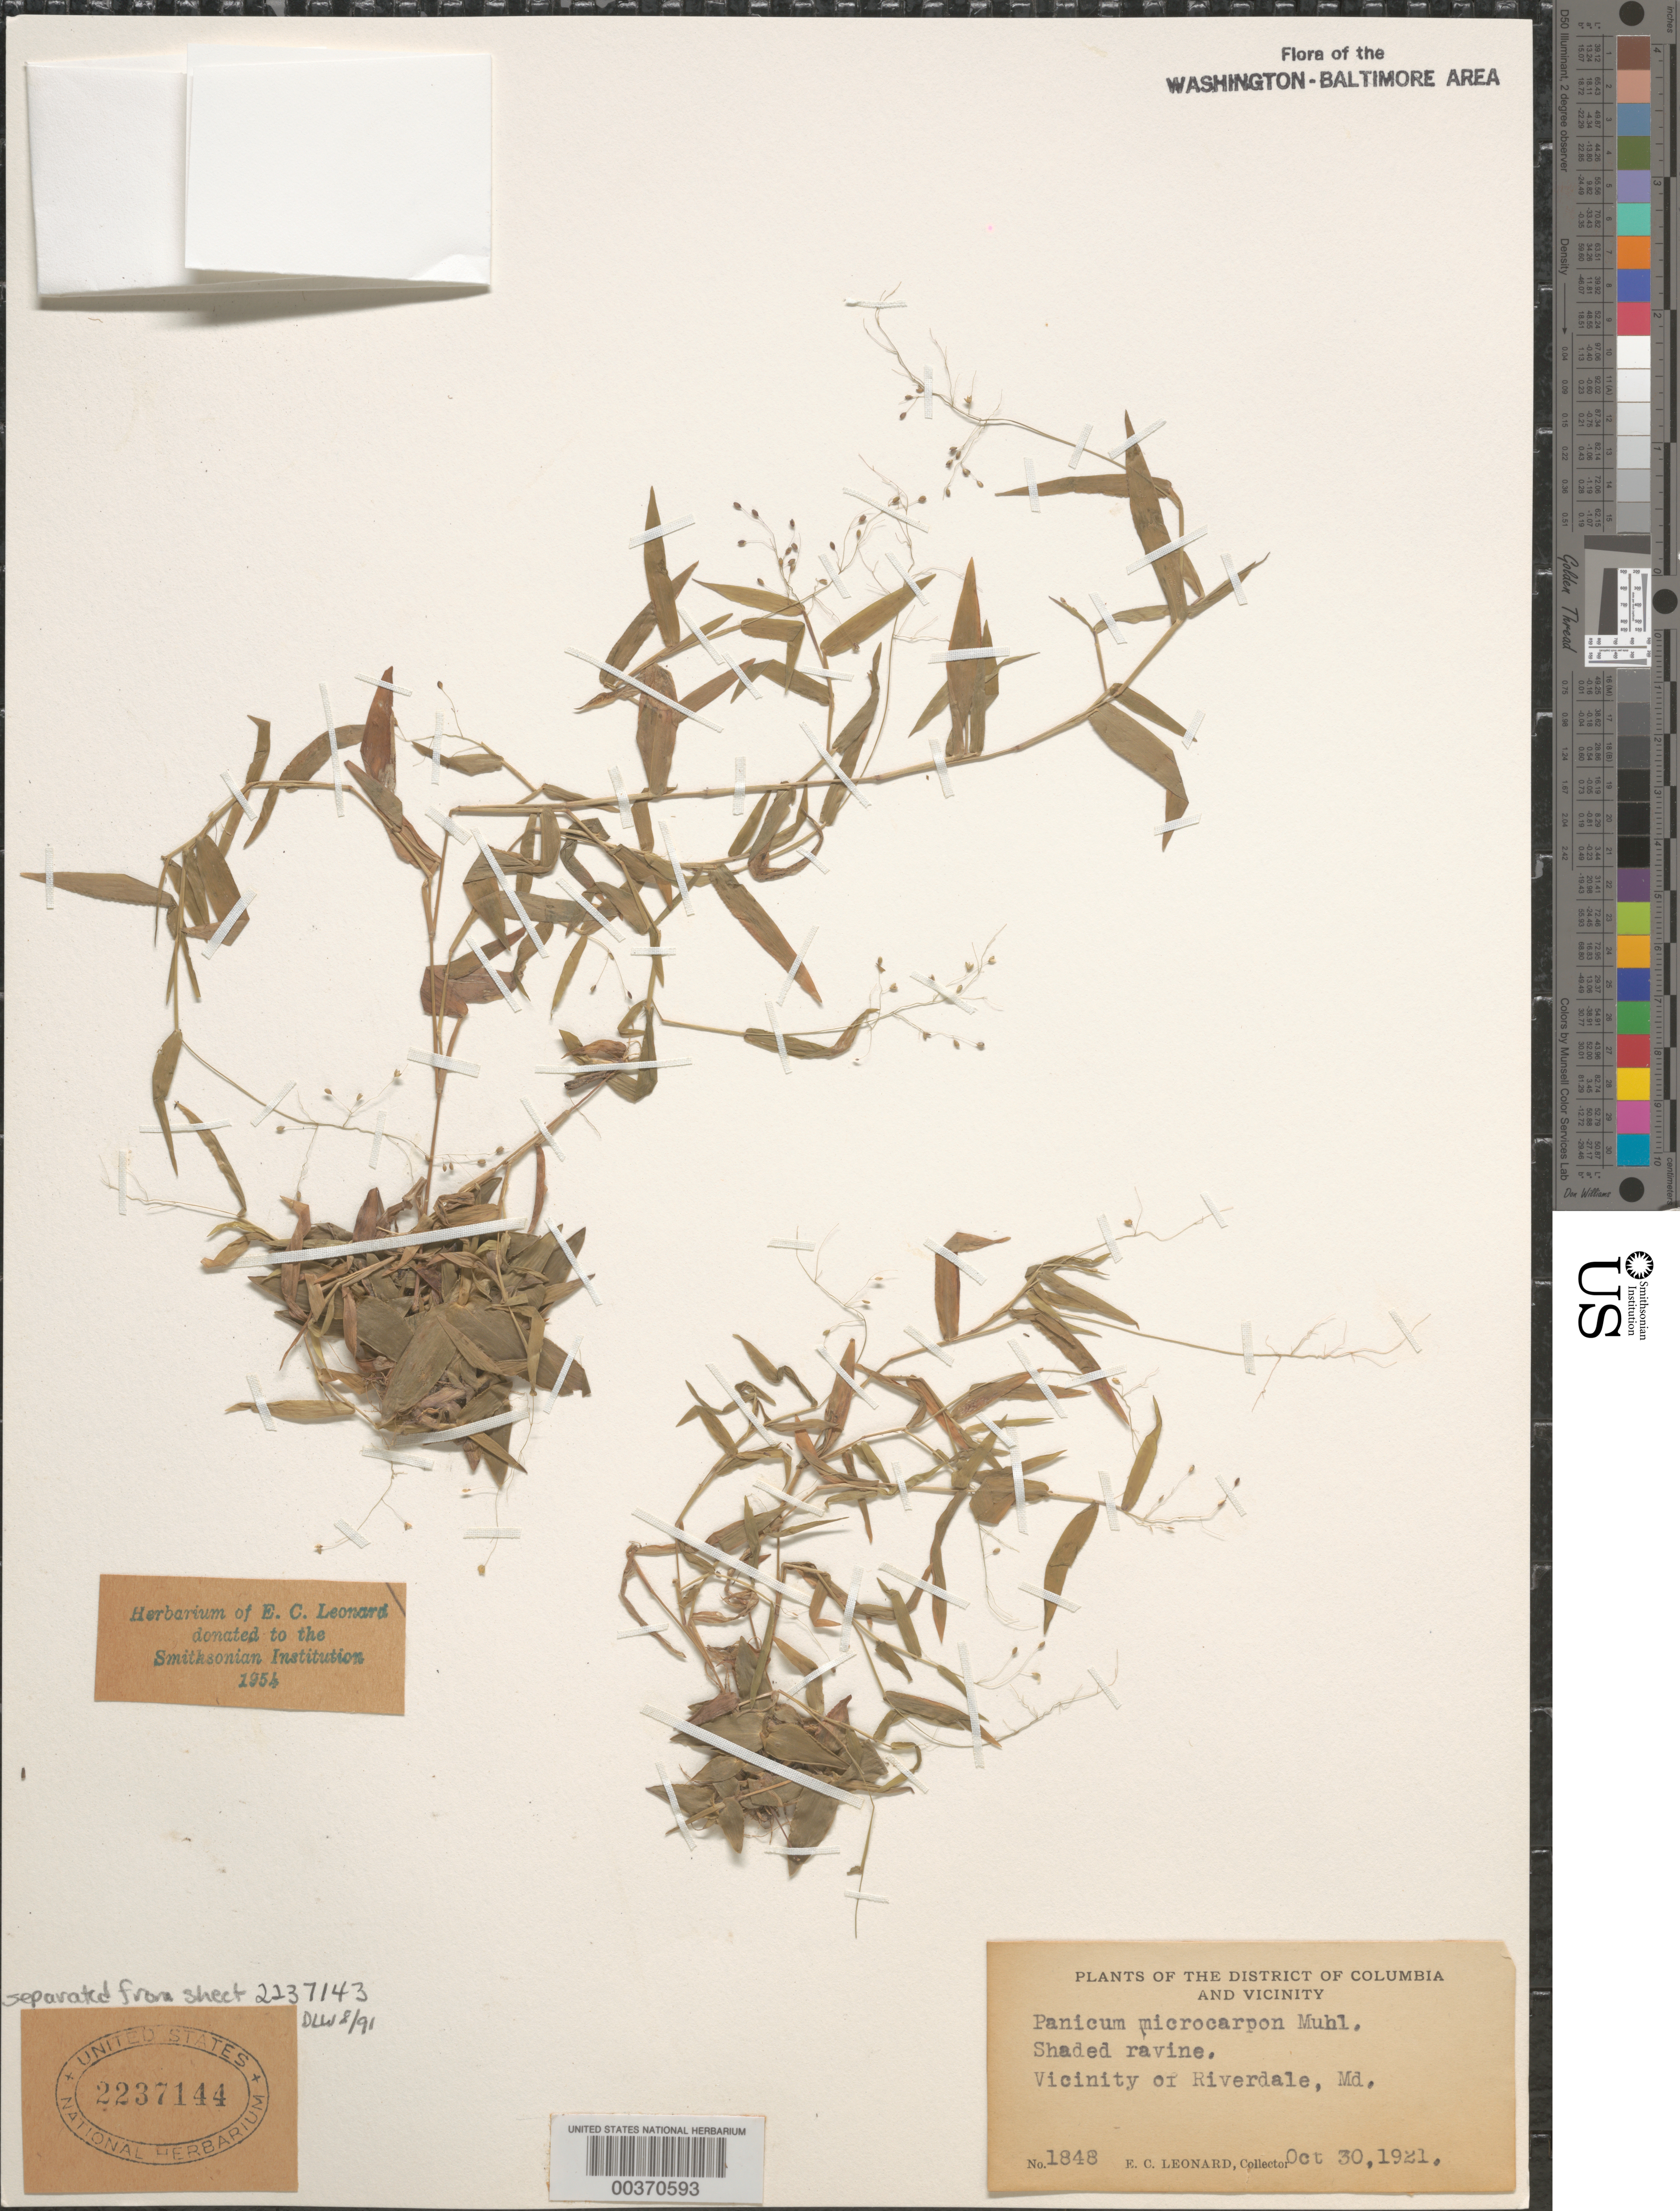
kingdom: Plantae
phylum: Tracheophyta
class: Liliopsida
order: Poales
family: Poaceae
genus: Dichanthelium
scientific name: Dichanthelium dichotomum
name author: (L.) Gould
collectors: E. C. Leonard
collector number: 1848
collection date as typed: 30 Oct 1921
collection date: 1921-10-30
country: United States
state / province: Maryland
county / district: Prince George's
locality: Riverdale vicinity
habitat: Shaded ravine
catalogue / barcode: US 2237144